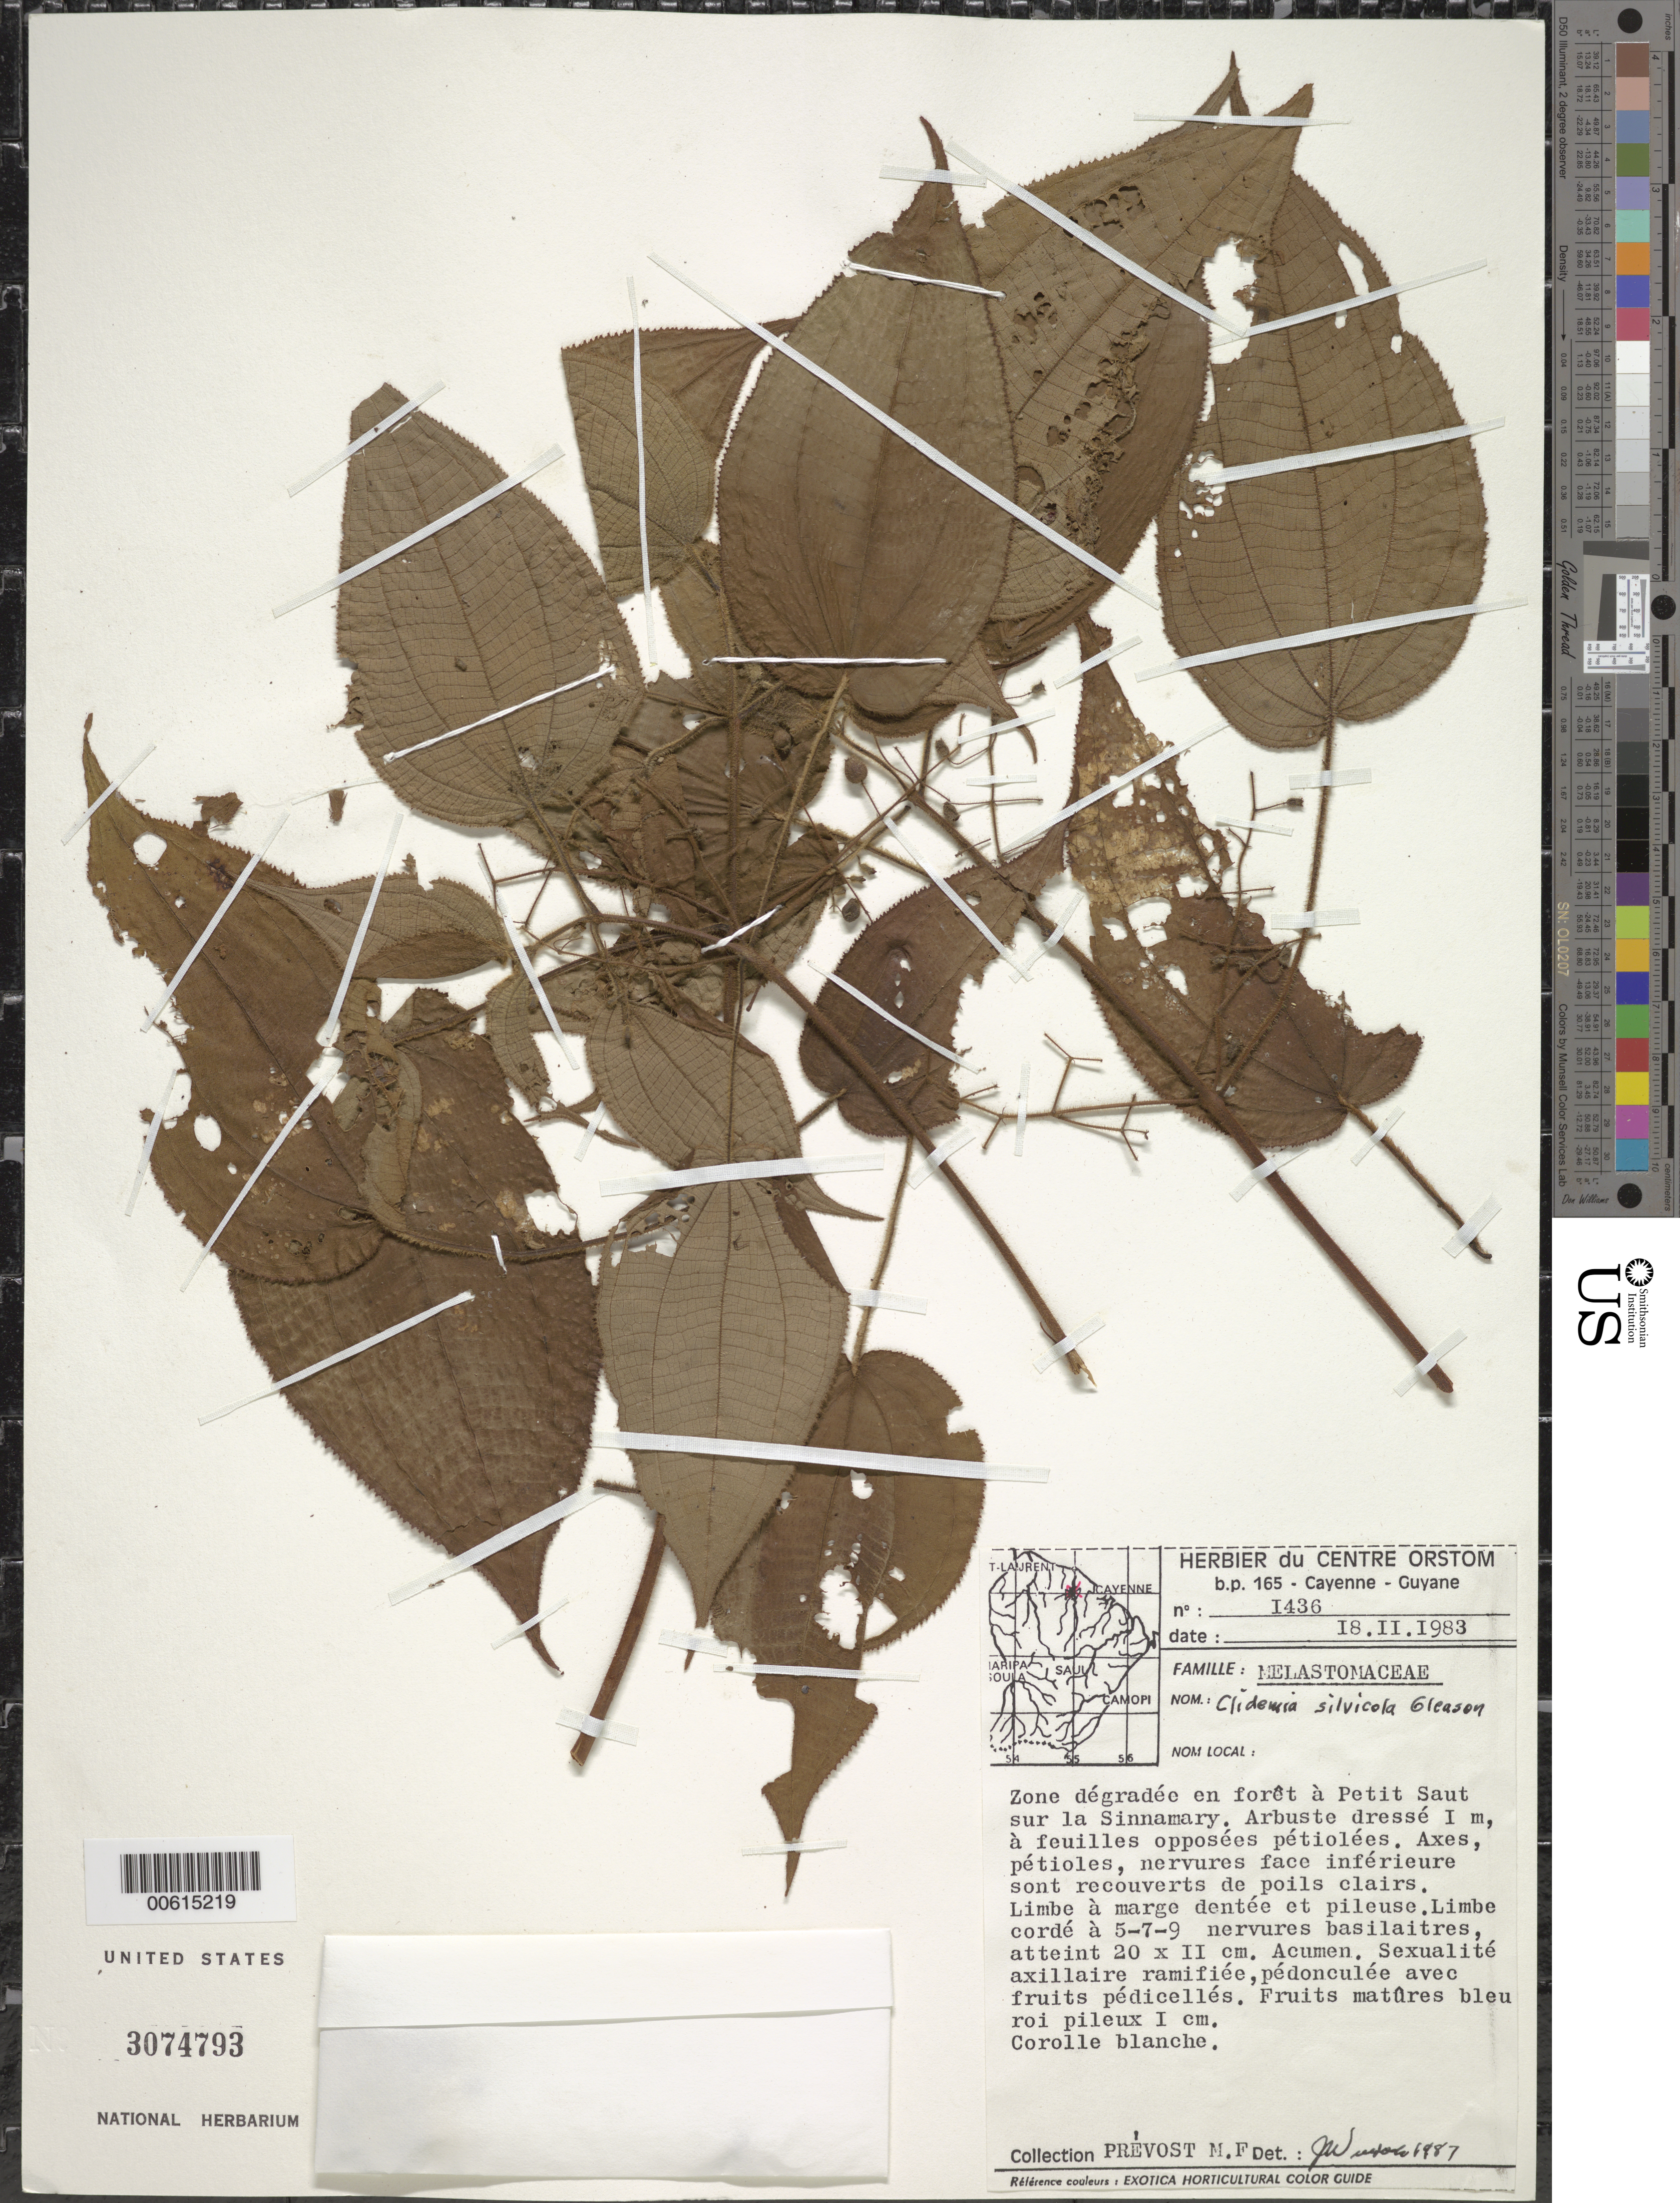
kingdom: Plantae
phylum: Tracheophyta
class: Magnoliopsida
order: Myrtales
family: Melastomataceae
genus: Clidemia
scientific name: Clidemia silvicola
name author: Gleason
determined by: Wurdack, John J., (US), US (UNITED STATES)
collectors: M.-F. Prévost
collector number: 1436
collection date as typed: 18-Feb-83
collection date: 1983-02-18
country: French Guiana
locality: Petit Saut sur la Sinnamary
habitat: Zone degraddee en foret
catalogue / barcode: US 3074793